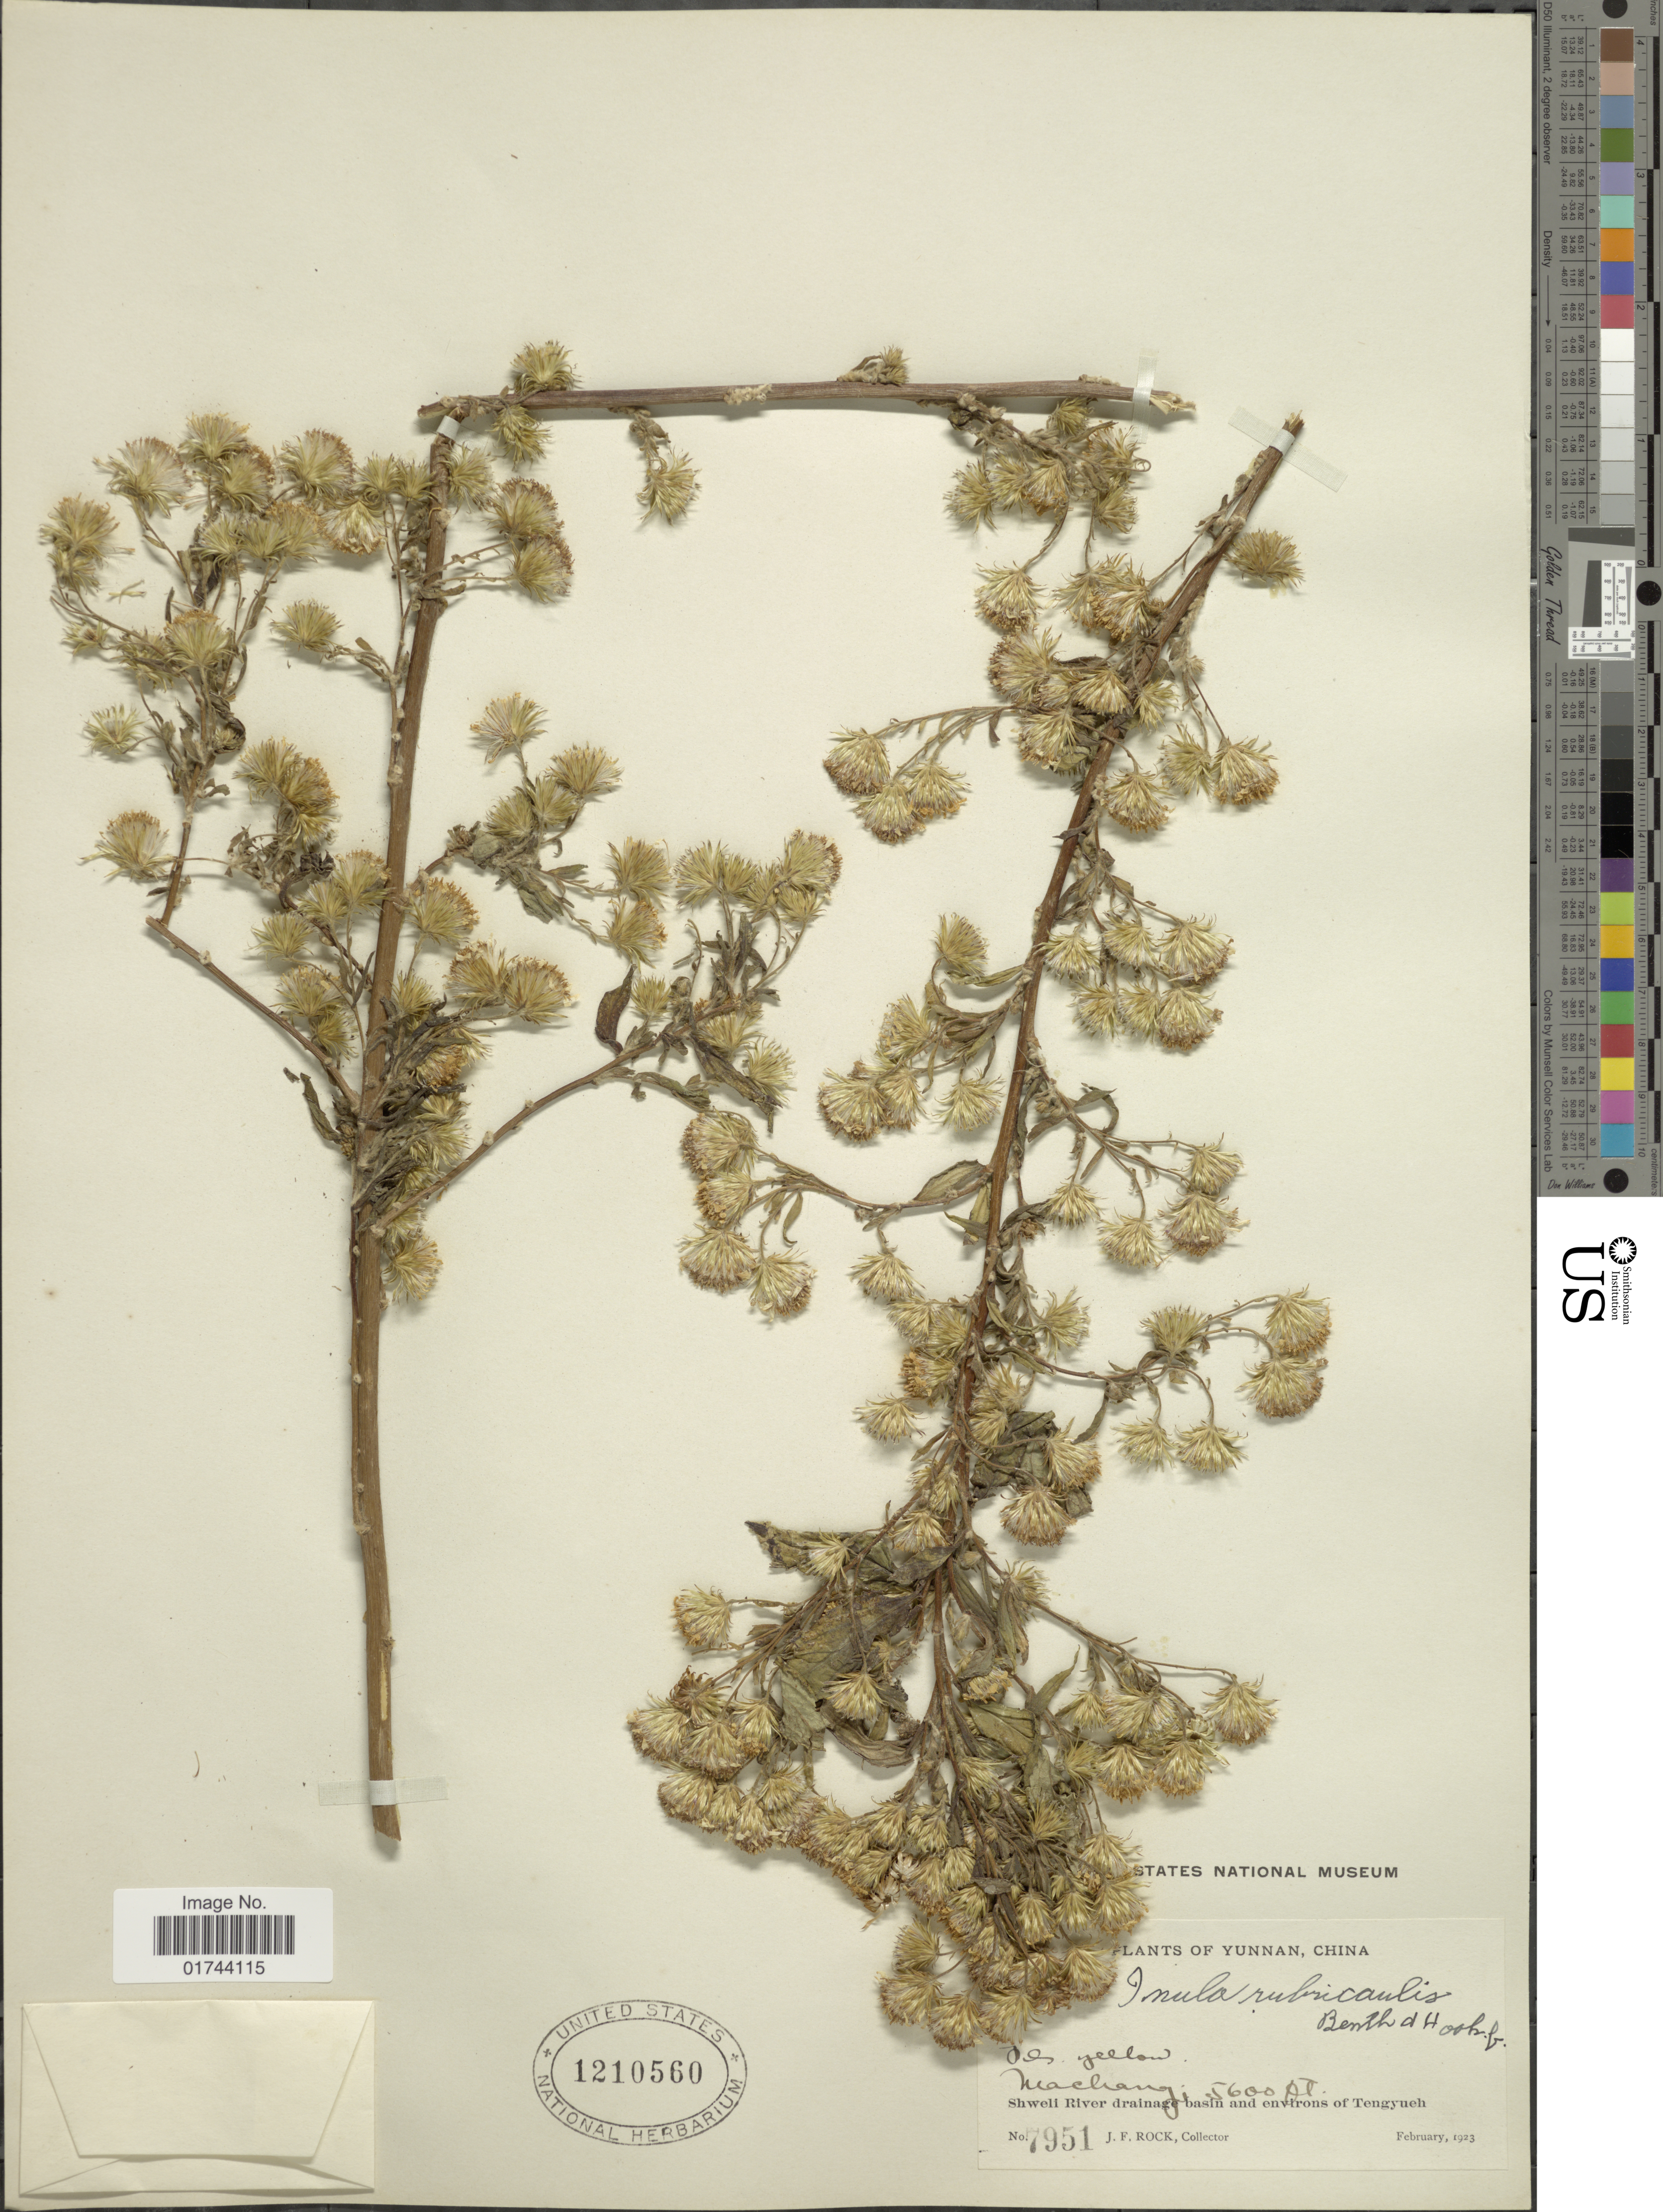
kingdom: Plantae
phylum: Tracheophyta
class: Magnoliopsida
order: Asterales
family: Asteraceae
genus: Inula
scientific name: Inula rubricaulis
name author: Benth. & Hook. f.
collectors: J. Rock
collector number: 7951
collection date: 1923-02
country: China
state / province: Yunnan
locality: Machang, Shweli River drainage basin and environs of Tenyueh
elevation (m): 1707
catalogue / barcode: US 1210560